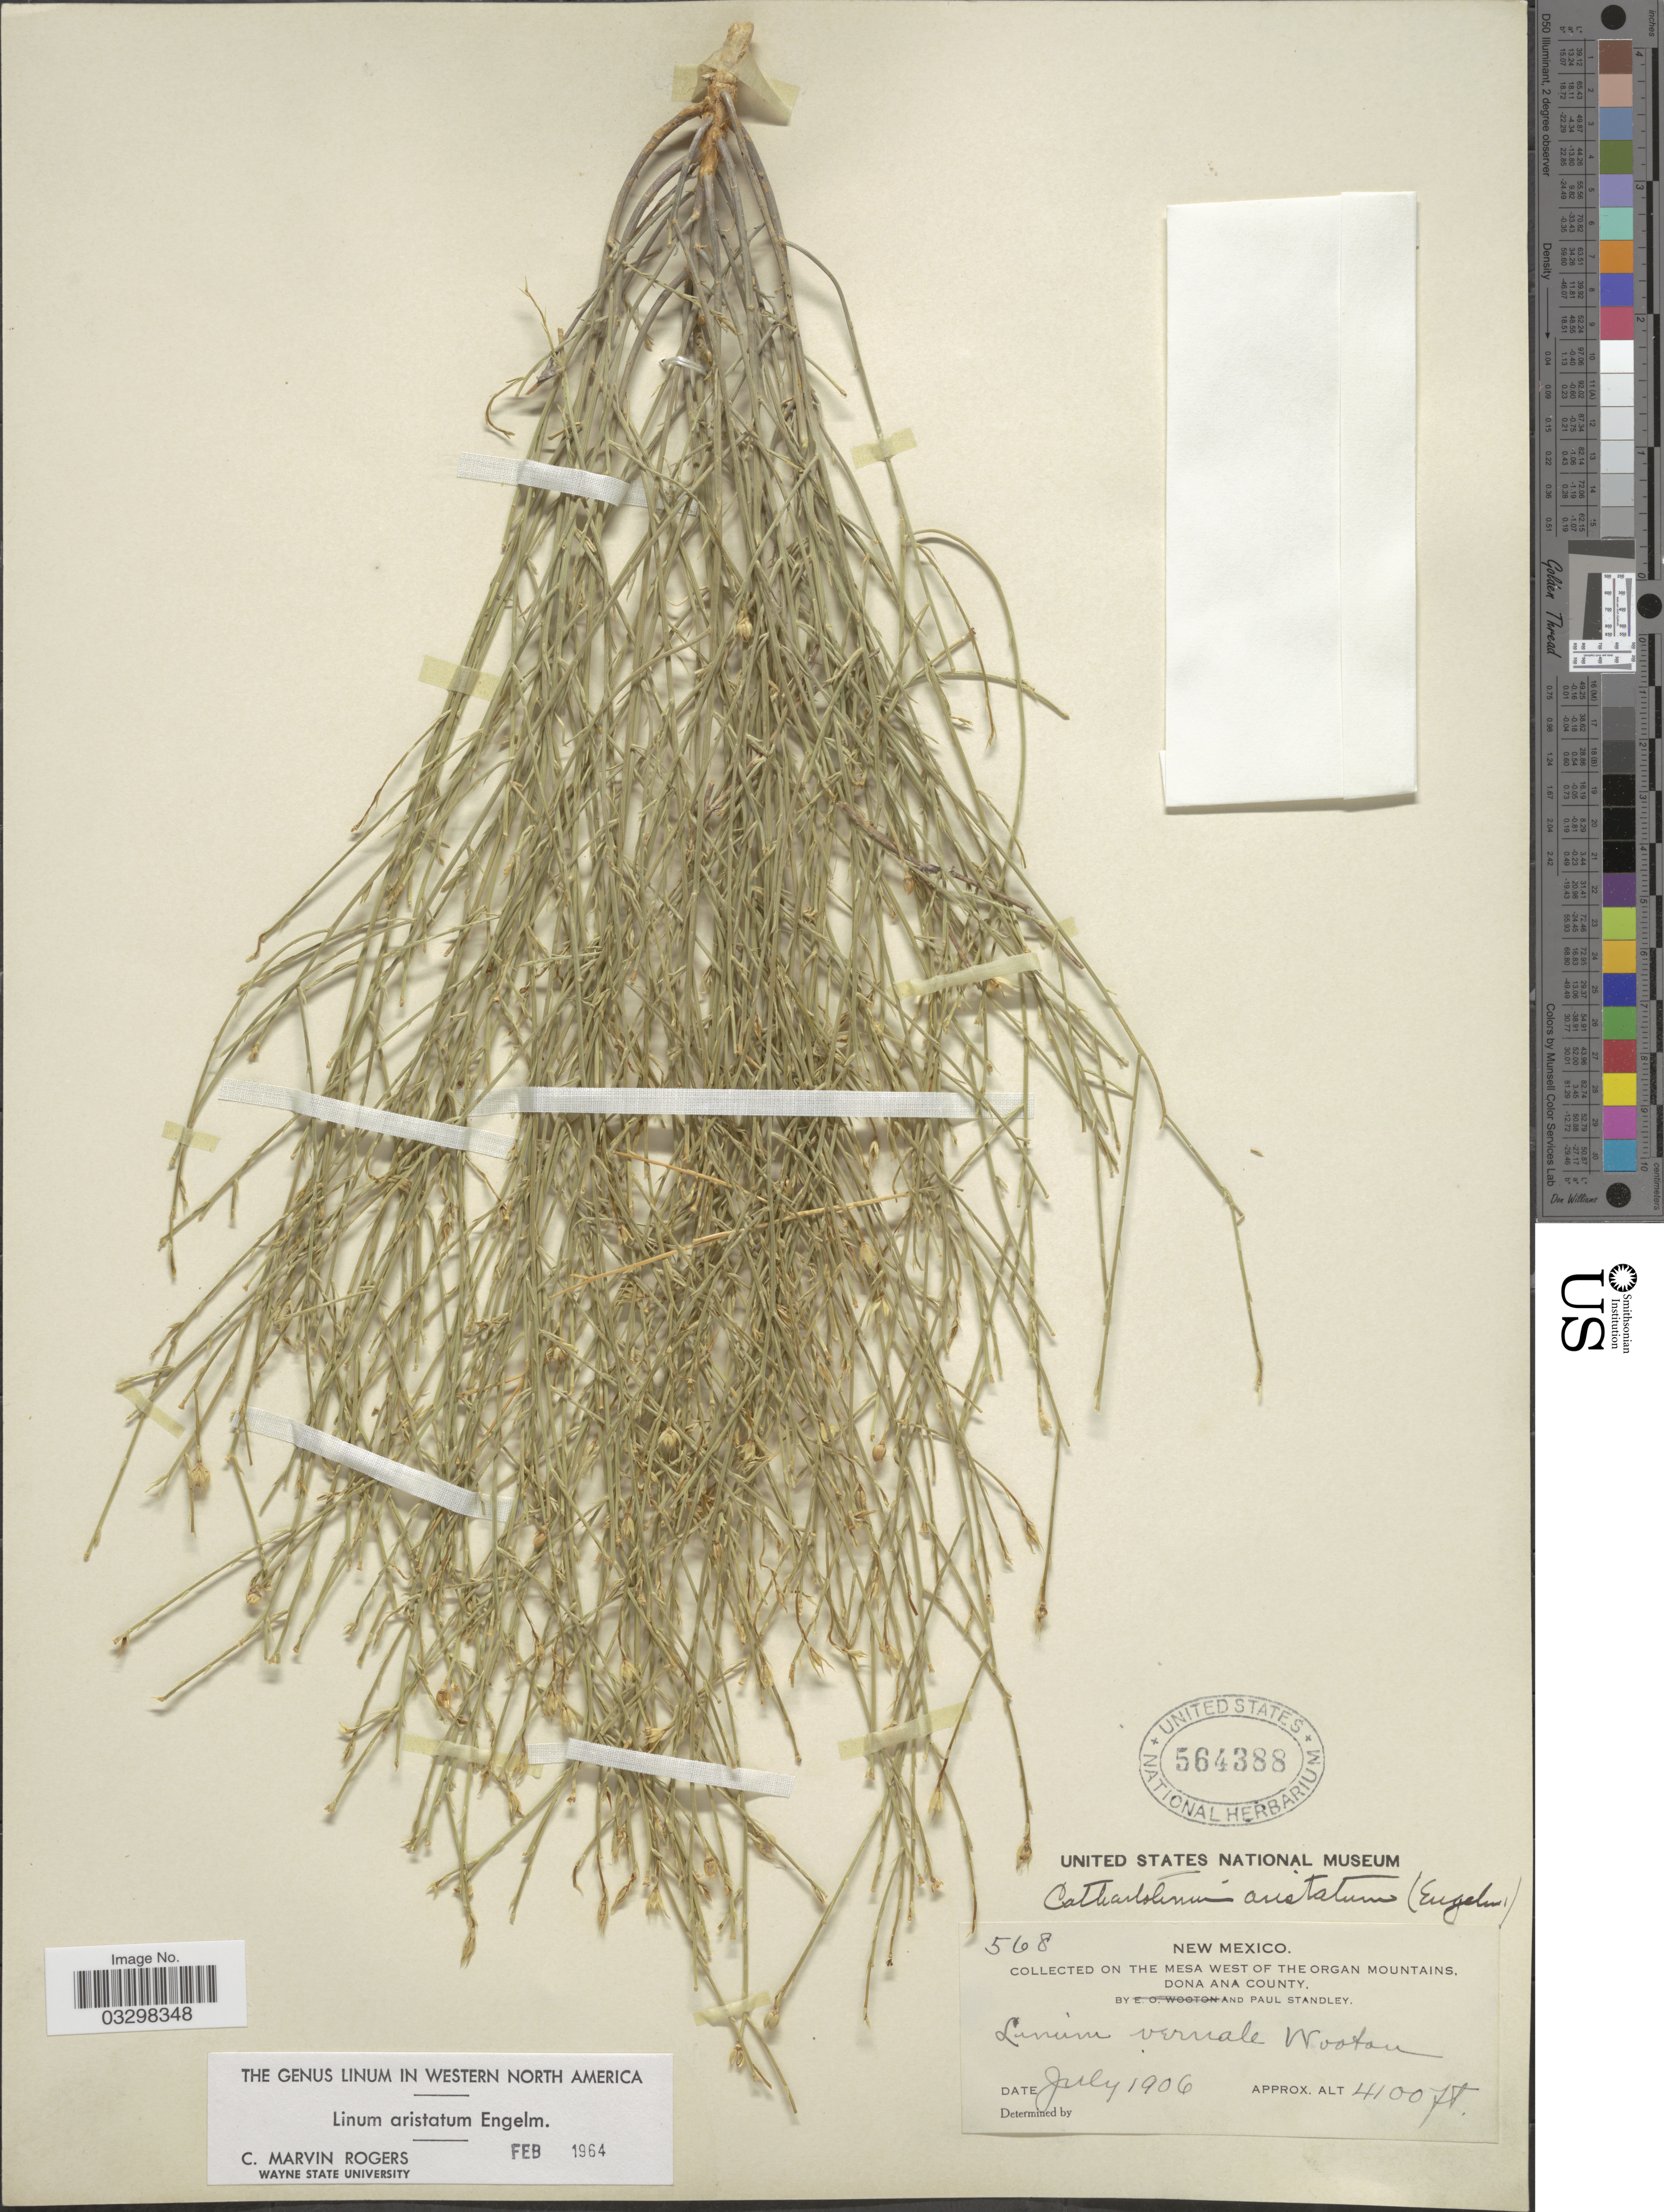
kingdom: Plantae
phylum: Tracheophyta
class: Magnoliopsida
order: Malpighiales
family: Linaceae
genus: Linum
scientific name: Linum aristatum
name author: Engelm.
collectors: P. C. Standley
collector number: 568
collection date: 1906-07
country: United States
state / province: New Mexico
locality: On the Mesa West of the Organ Mountains, Dona Ana County.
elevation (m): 1250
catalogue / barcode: US 564388